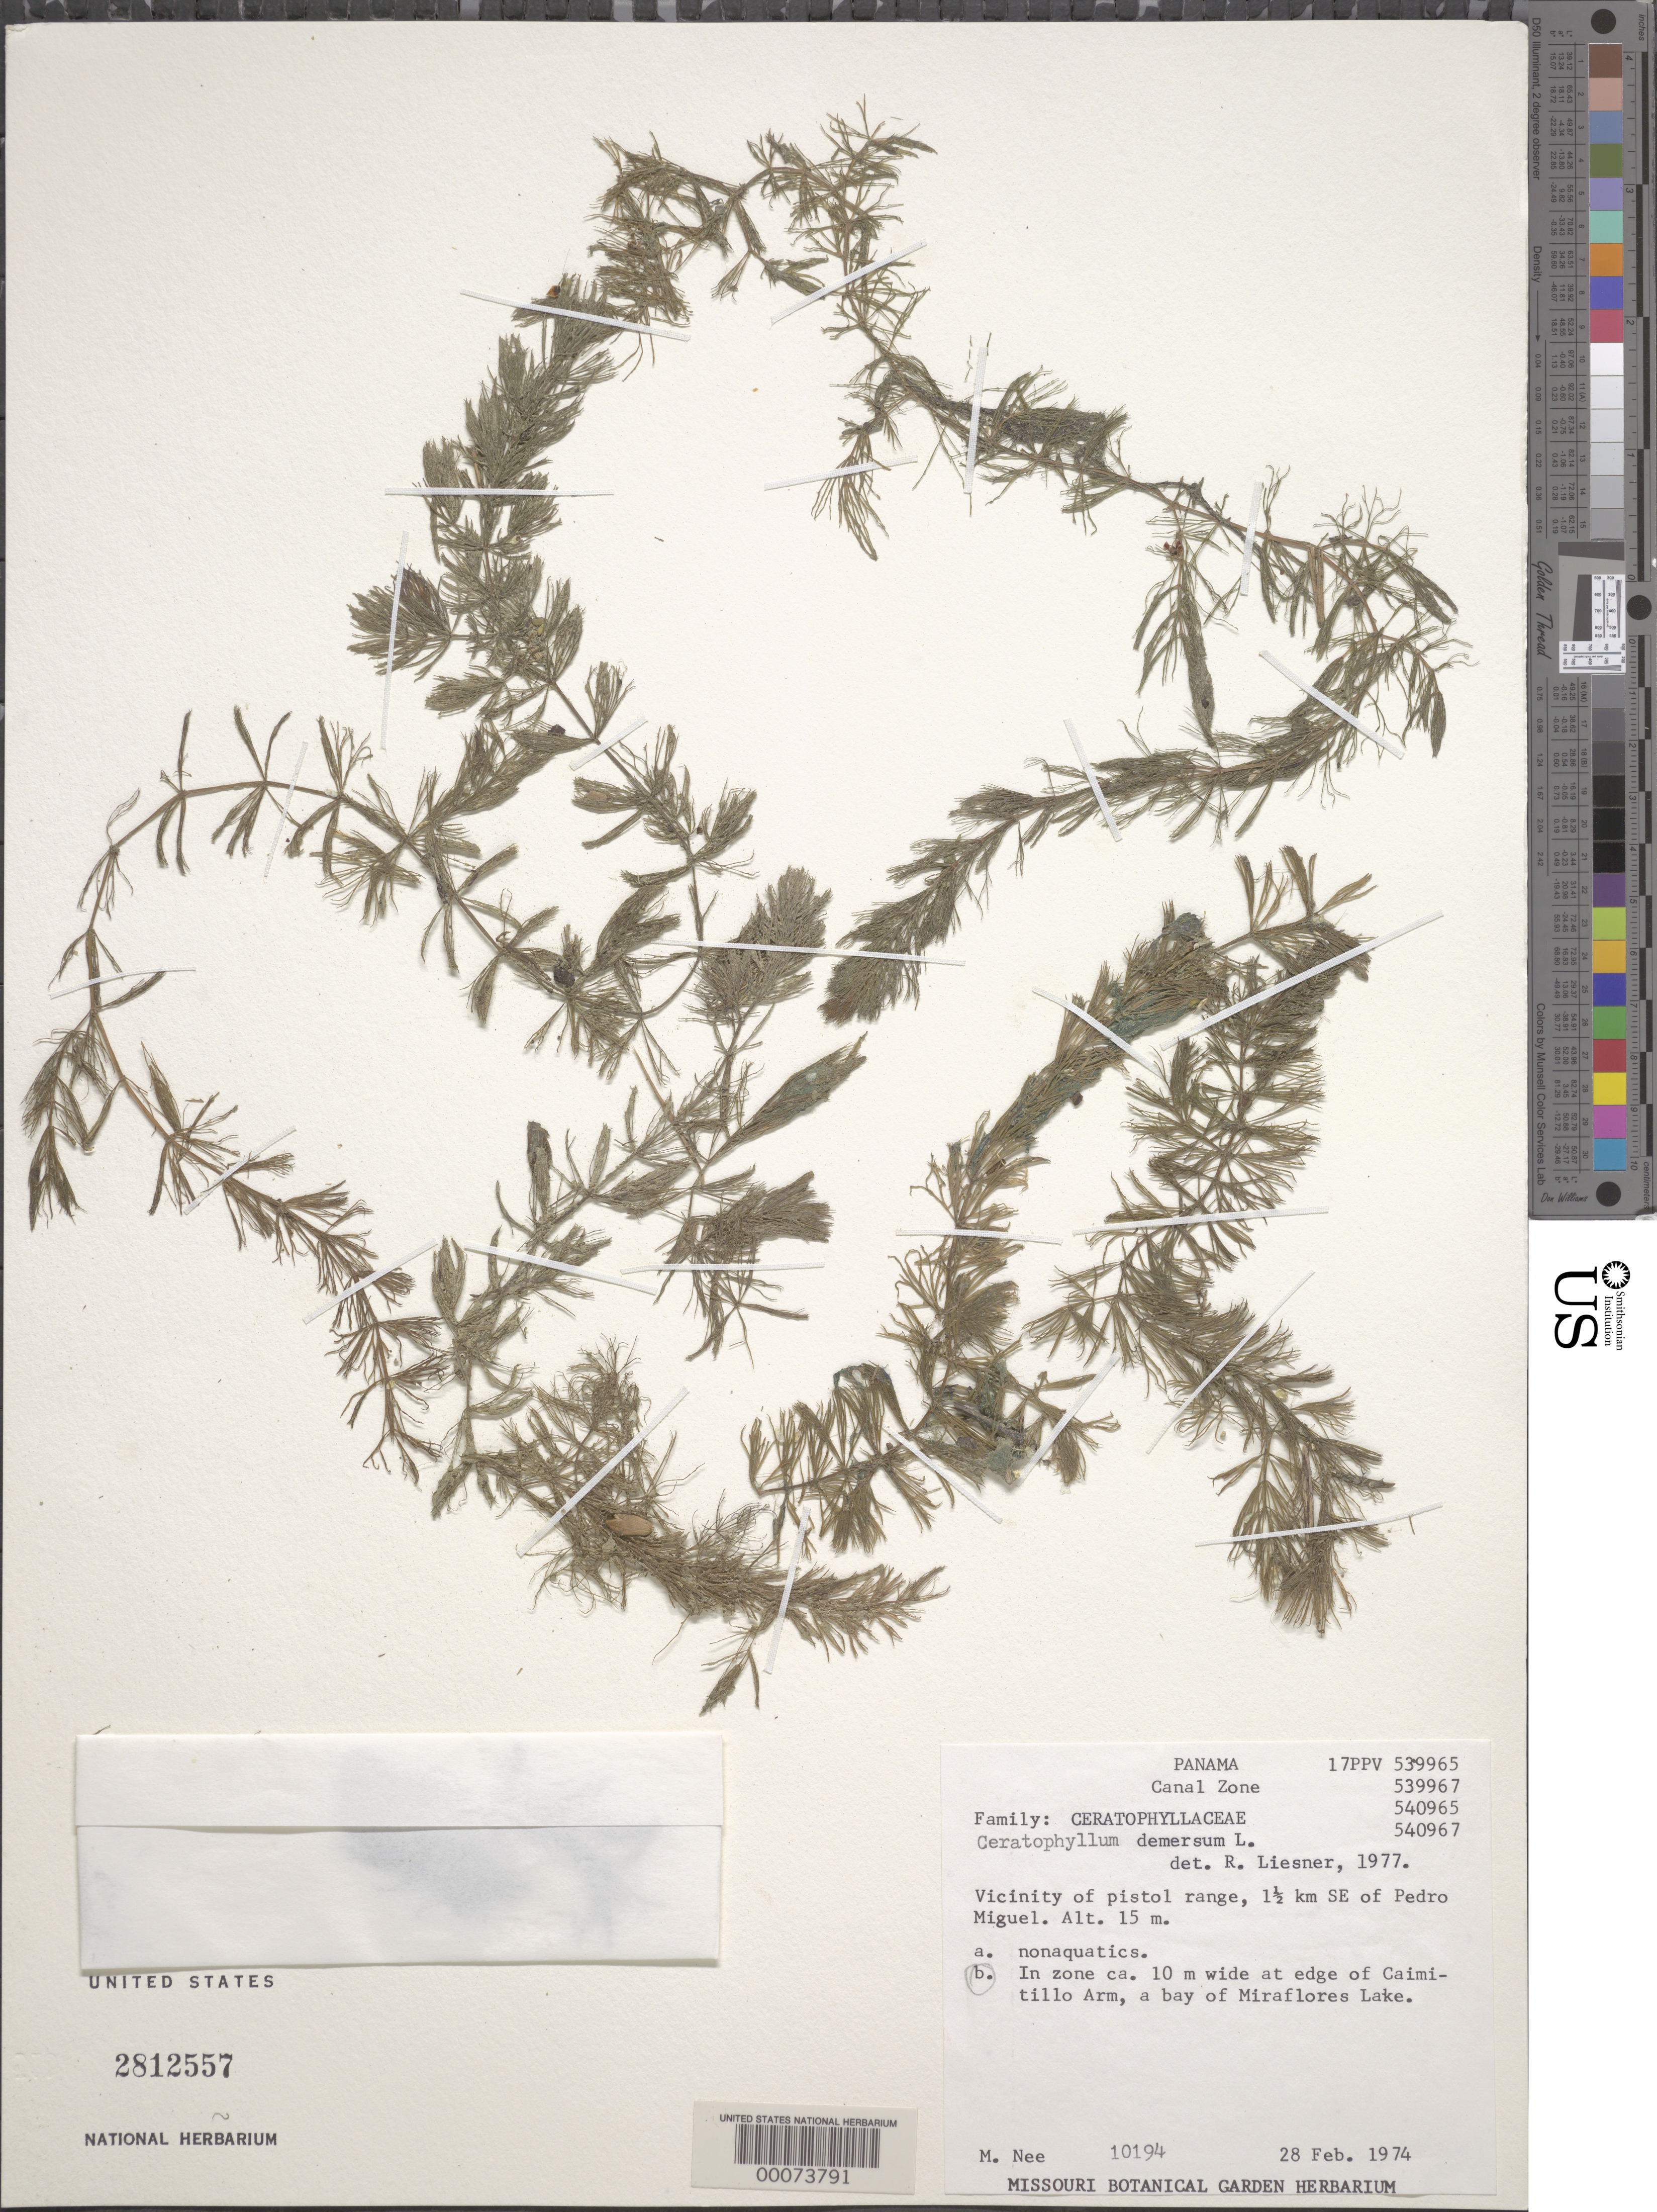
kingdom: Plantae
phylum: Tracheophyta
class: Magnoliopsida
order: Ceratophyllales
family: Ceratophyllaceae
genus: Ceratophyllum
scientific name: Ceratophyllum demersum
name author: L.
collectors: M. Nee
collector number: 10194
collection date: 1974-02-28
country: Panama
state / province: Colón / Panamá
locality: Canal Zone. Vicinity of pistol range, 1½ km SE of Pedro Miguel. In zone ca. 10 m wide at edge of Caimitillo Arm, a bay of Miraflores Lake.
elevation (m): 15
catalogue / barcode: US 2812557